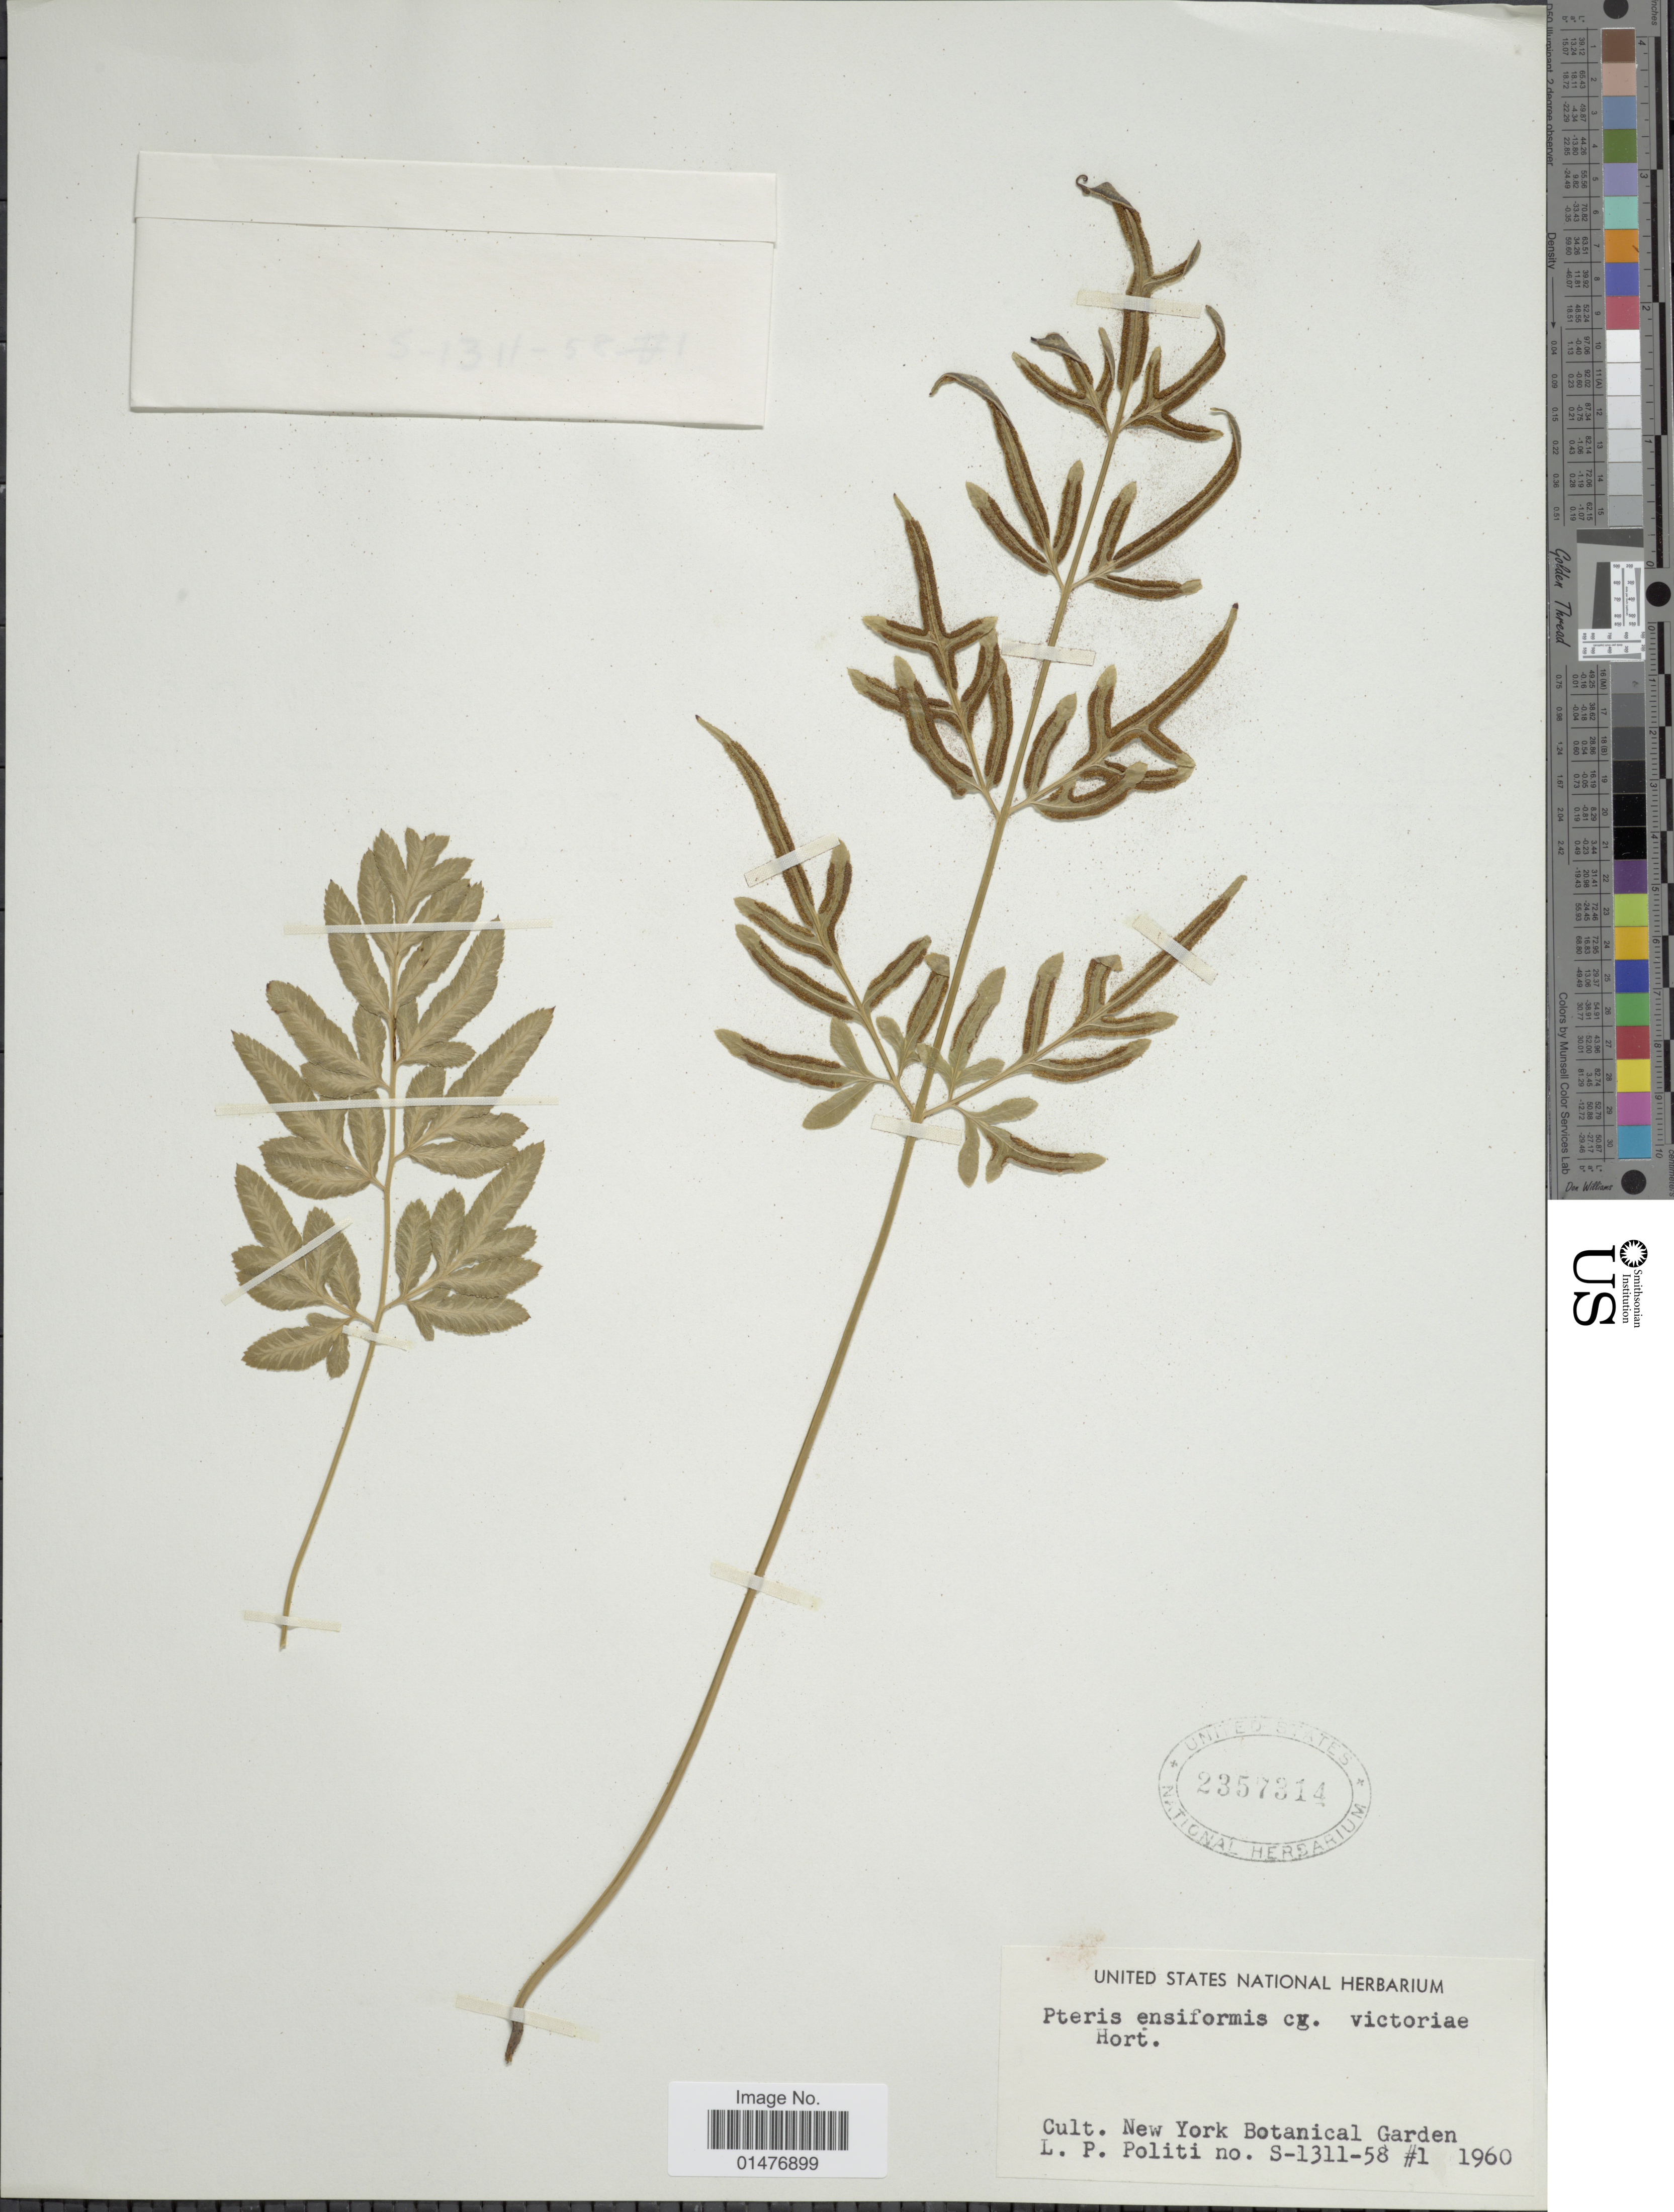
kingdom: Plantae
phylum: Tracheophyta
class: Polypodiopsida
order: Polypodiales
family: Pteridaceae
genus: Pteris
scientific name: Pteris ensiformis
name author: Burm. f.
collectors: L. Politi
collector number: S-1311-58/1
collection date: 1960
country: United States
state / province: New York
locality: New York Botanical Garden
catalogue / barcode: US 2357314